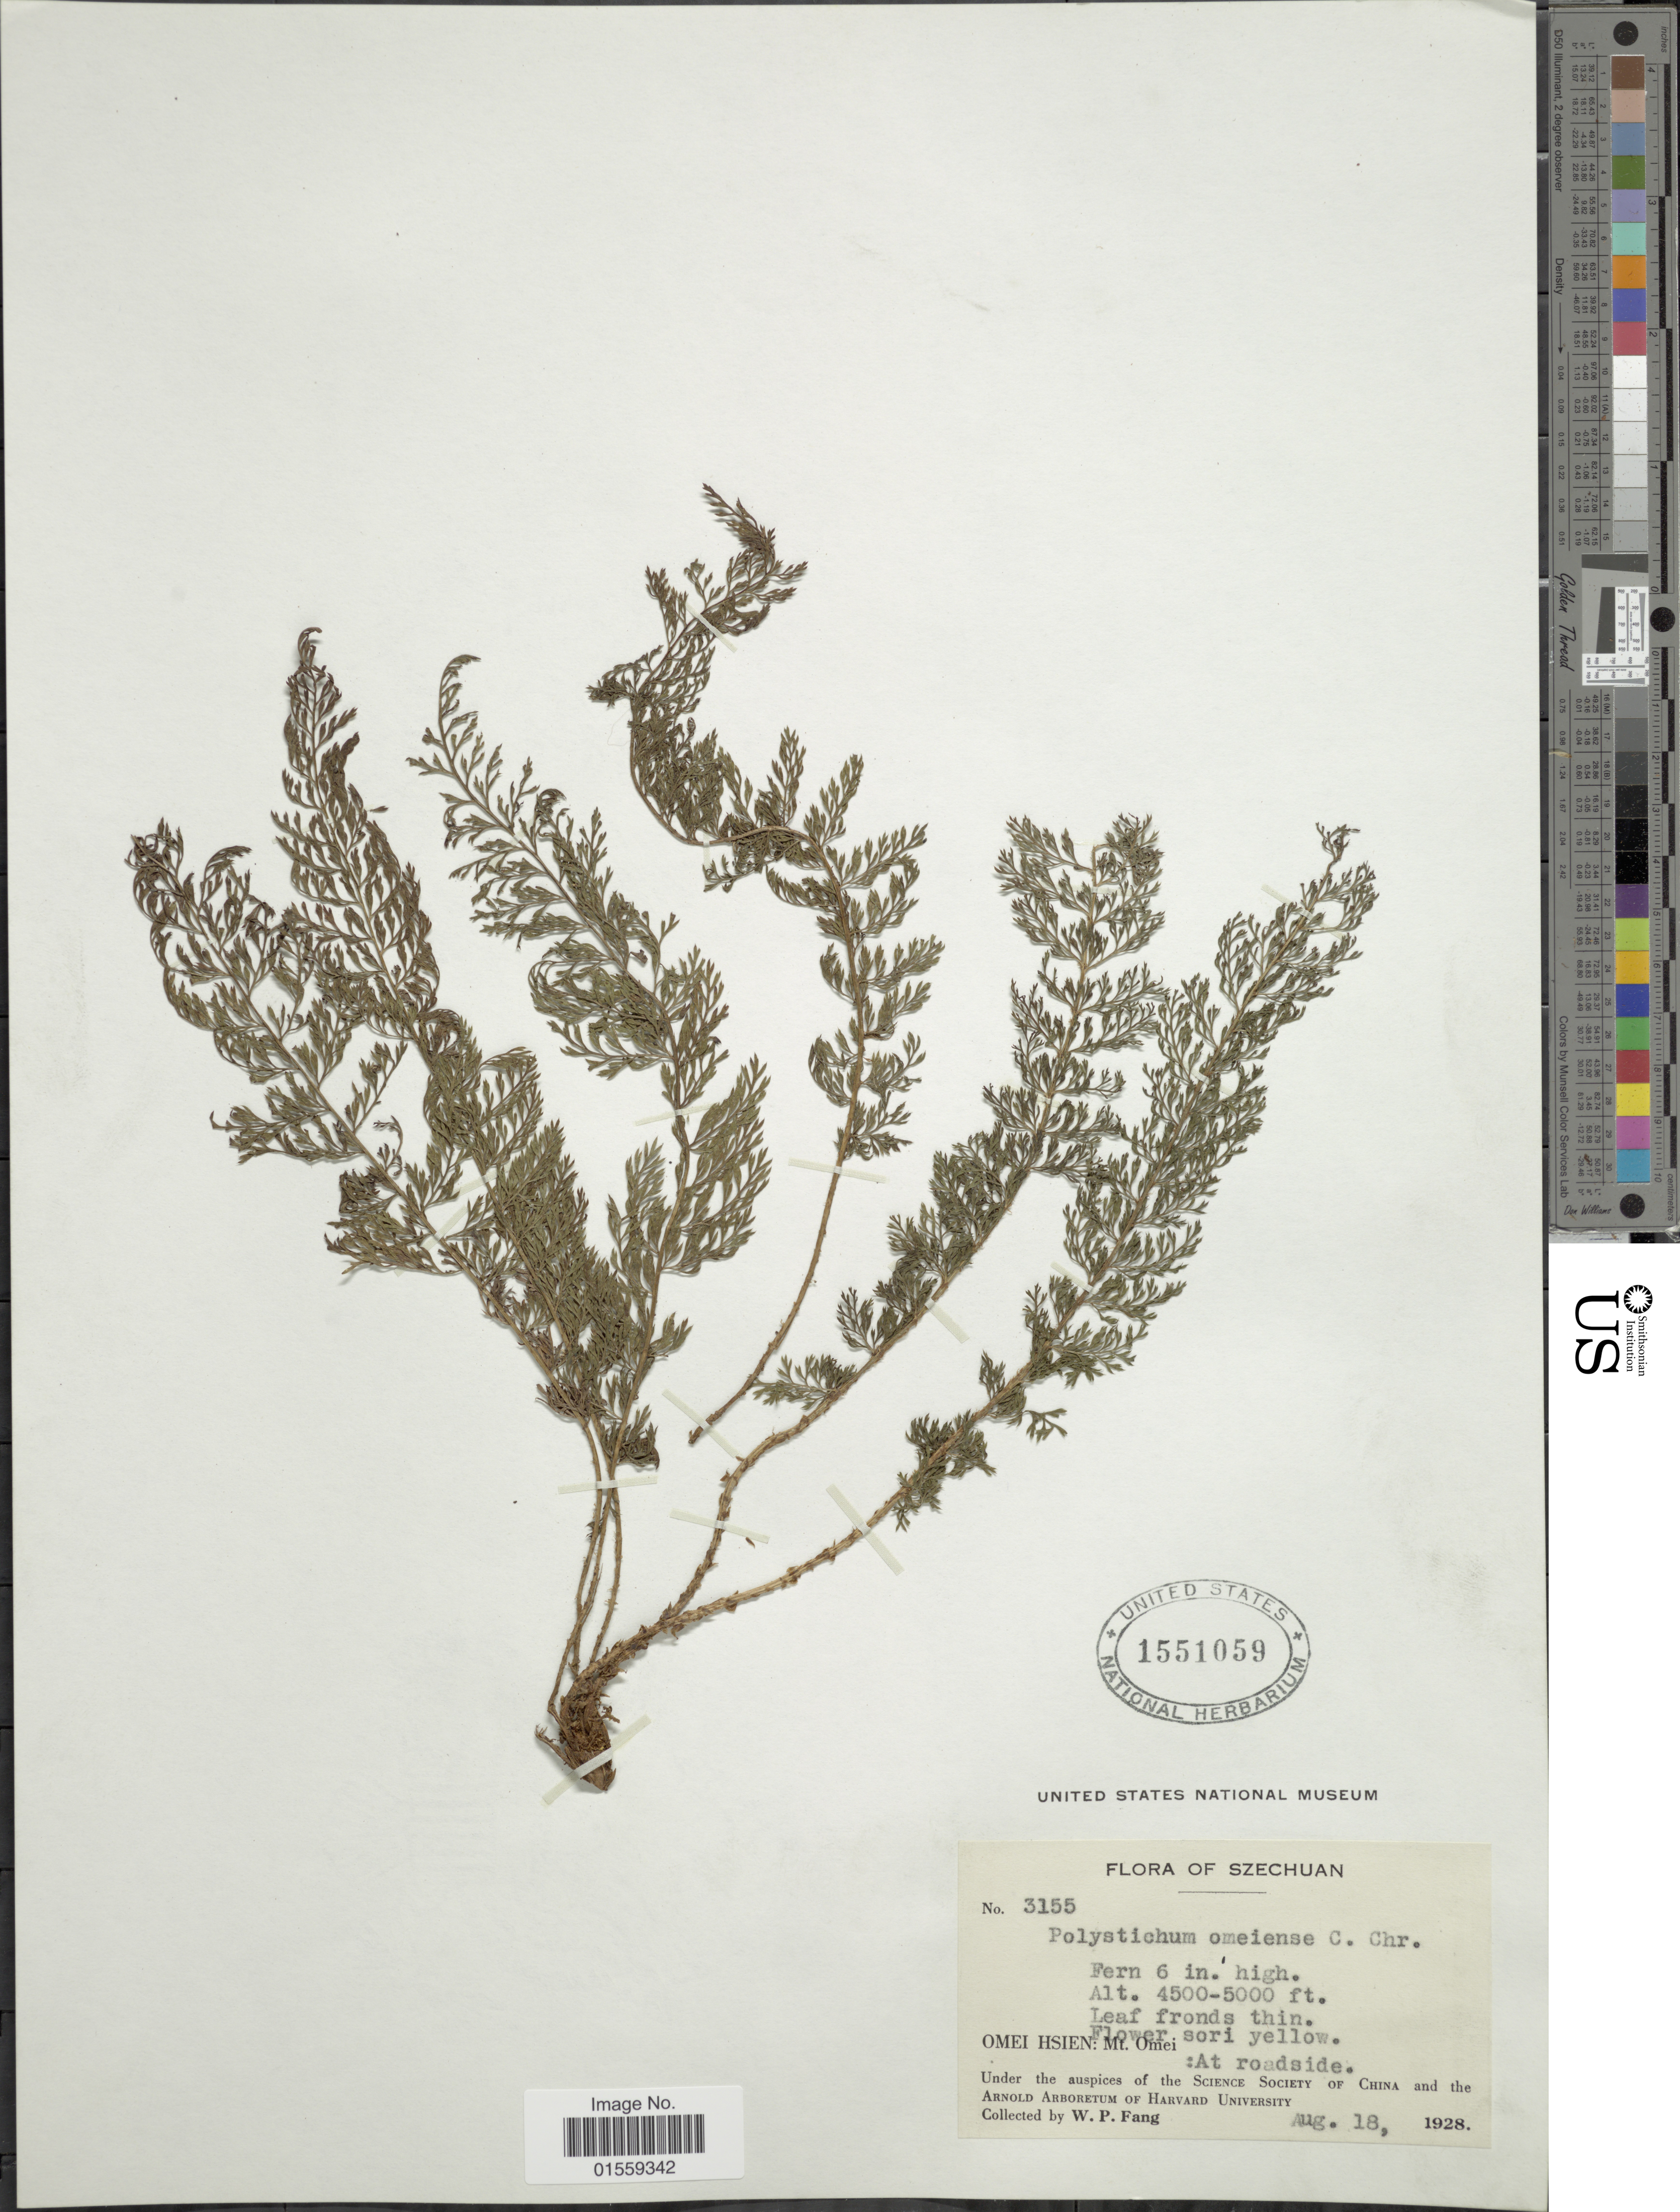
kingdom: Plantae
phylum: Tracheophyta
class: Polypodiopsida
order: Polypodiales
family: Dryopteridaceae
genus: Polystichum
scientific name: Polystichum omeiense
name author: C. Chr.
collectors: W. P. Fang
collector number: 3155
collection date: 1928-08-18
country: China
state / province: Sichuan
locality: Szechuan, Omei Hsien: Mt. Omei, At roadside.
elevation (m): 1372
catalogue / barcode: US 1551059